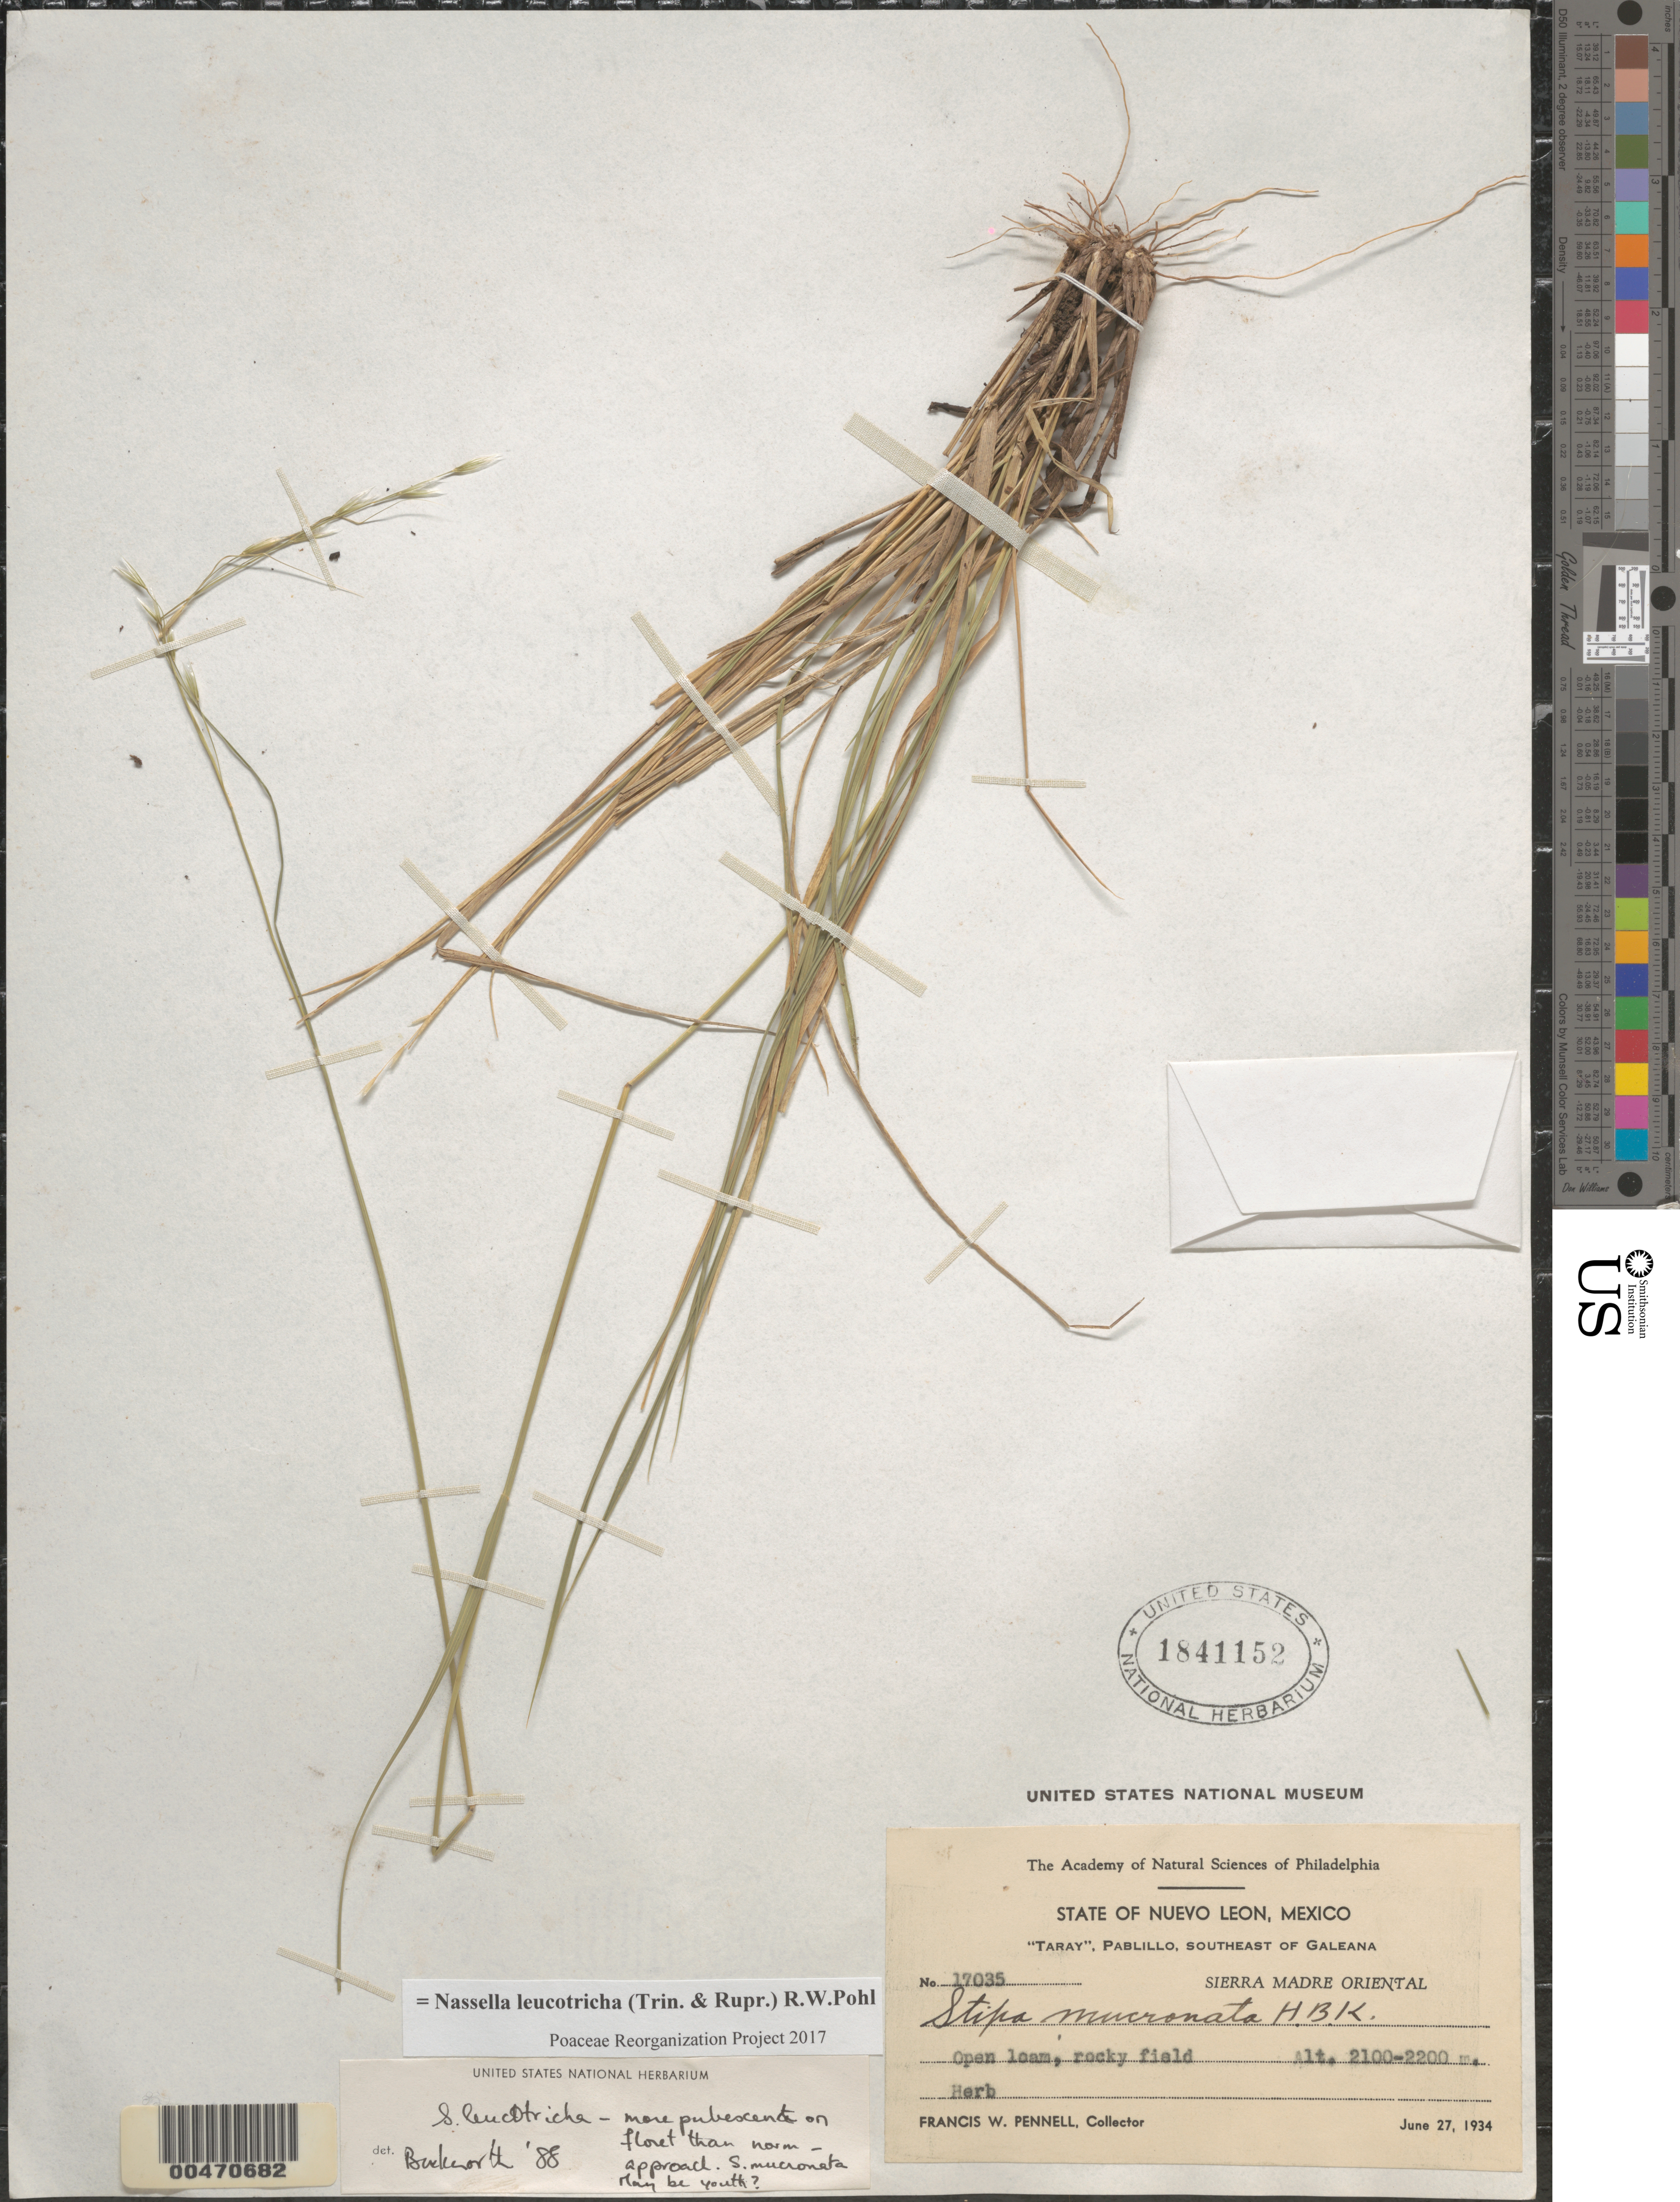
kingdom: Plantae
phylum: Tracheophyta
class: Liliopsida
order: Poales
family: Poaceae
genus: Nassella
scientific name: Nassella leucotricha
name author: (Trin. & Rupr.) R.W. Pohl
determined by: Poaceae Reorganization Project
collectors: F. W. Pennell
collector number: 17035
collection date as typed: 27 Jun 1934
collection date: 1934-06-27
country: Mexico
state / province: Nuevo León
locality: Taray, Pablillo, SE of Galeana, Sierra Madre Oriental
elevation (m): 2100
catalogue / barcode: US 1841152